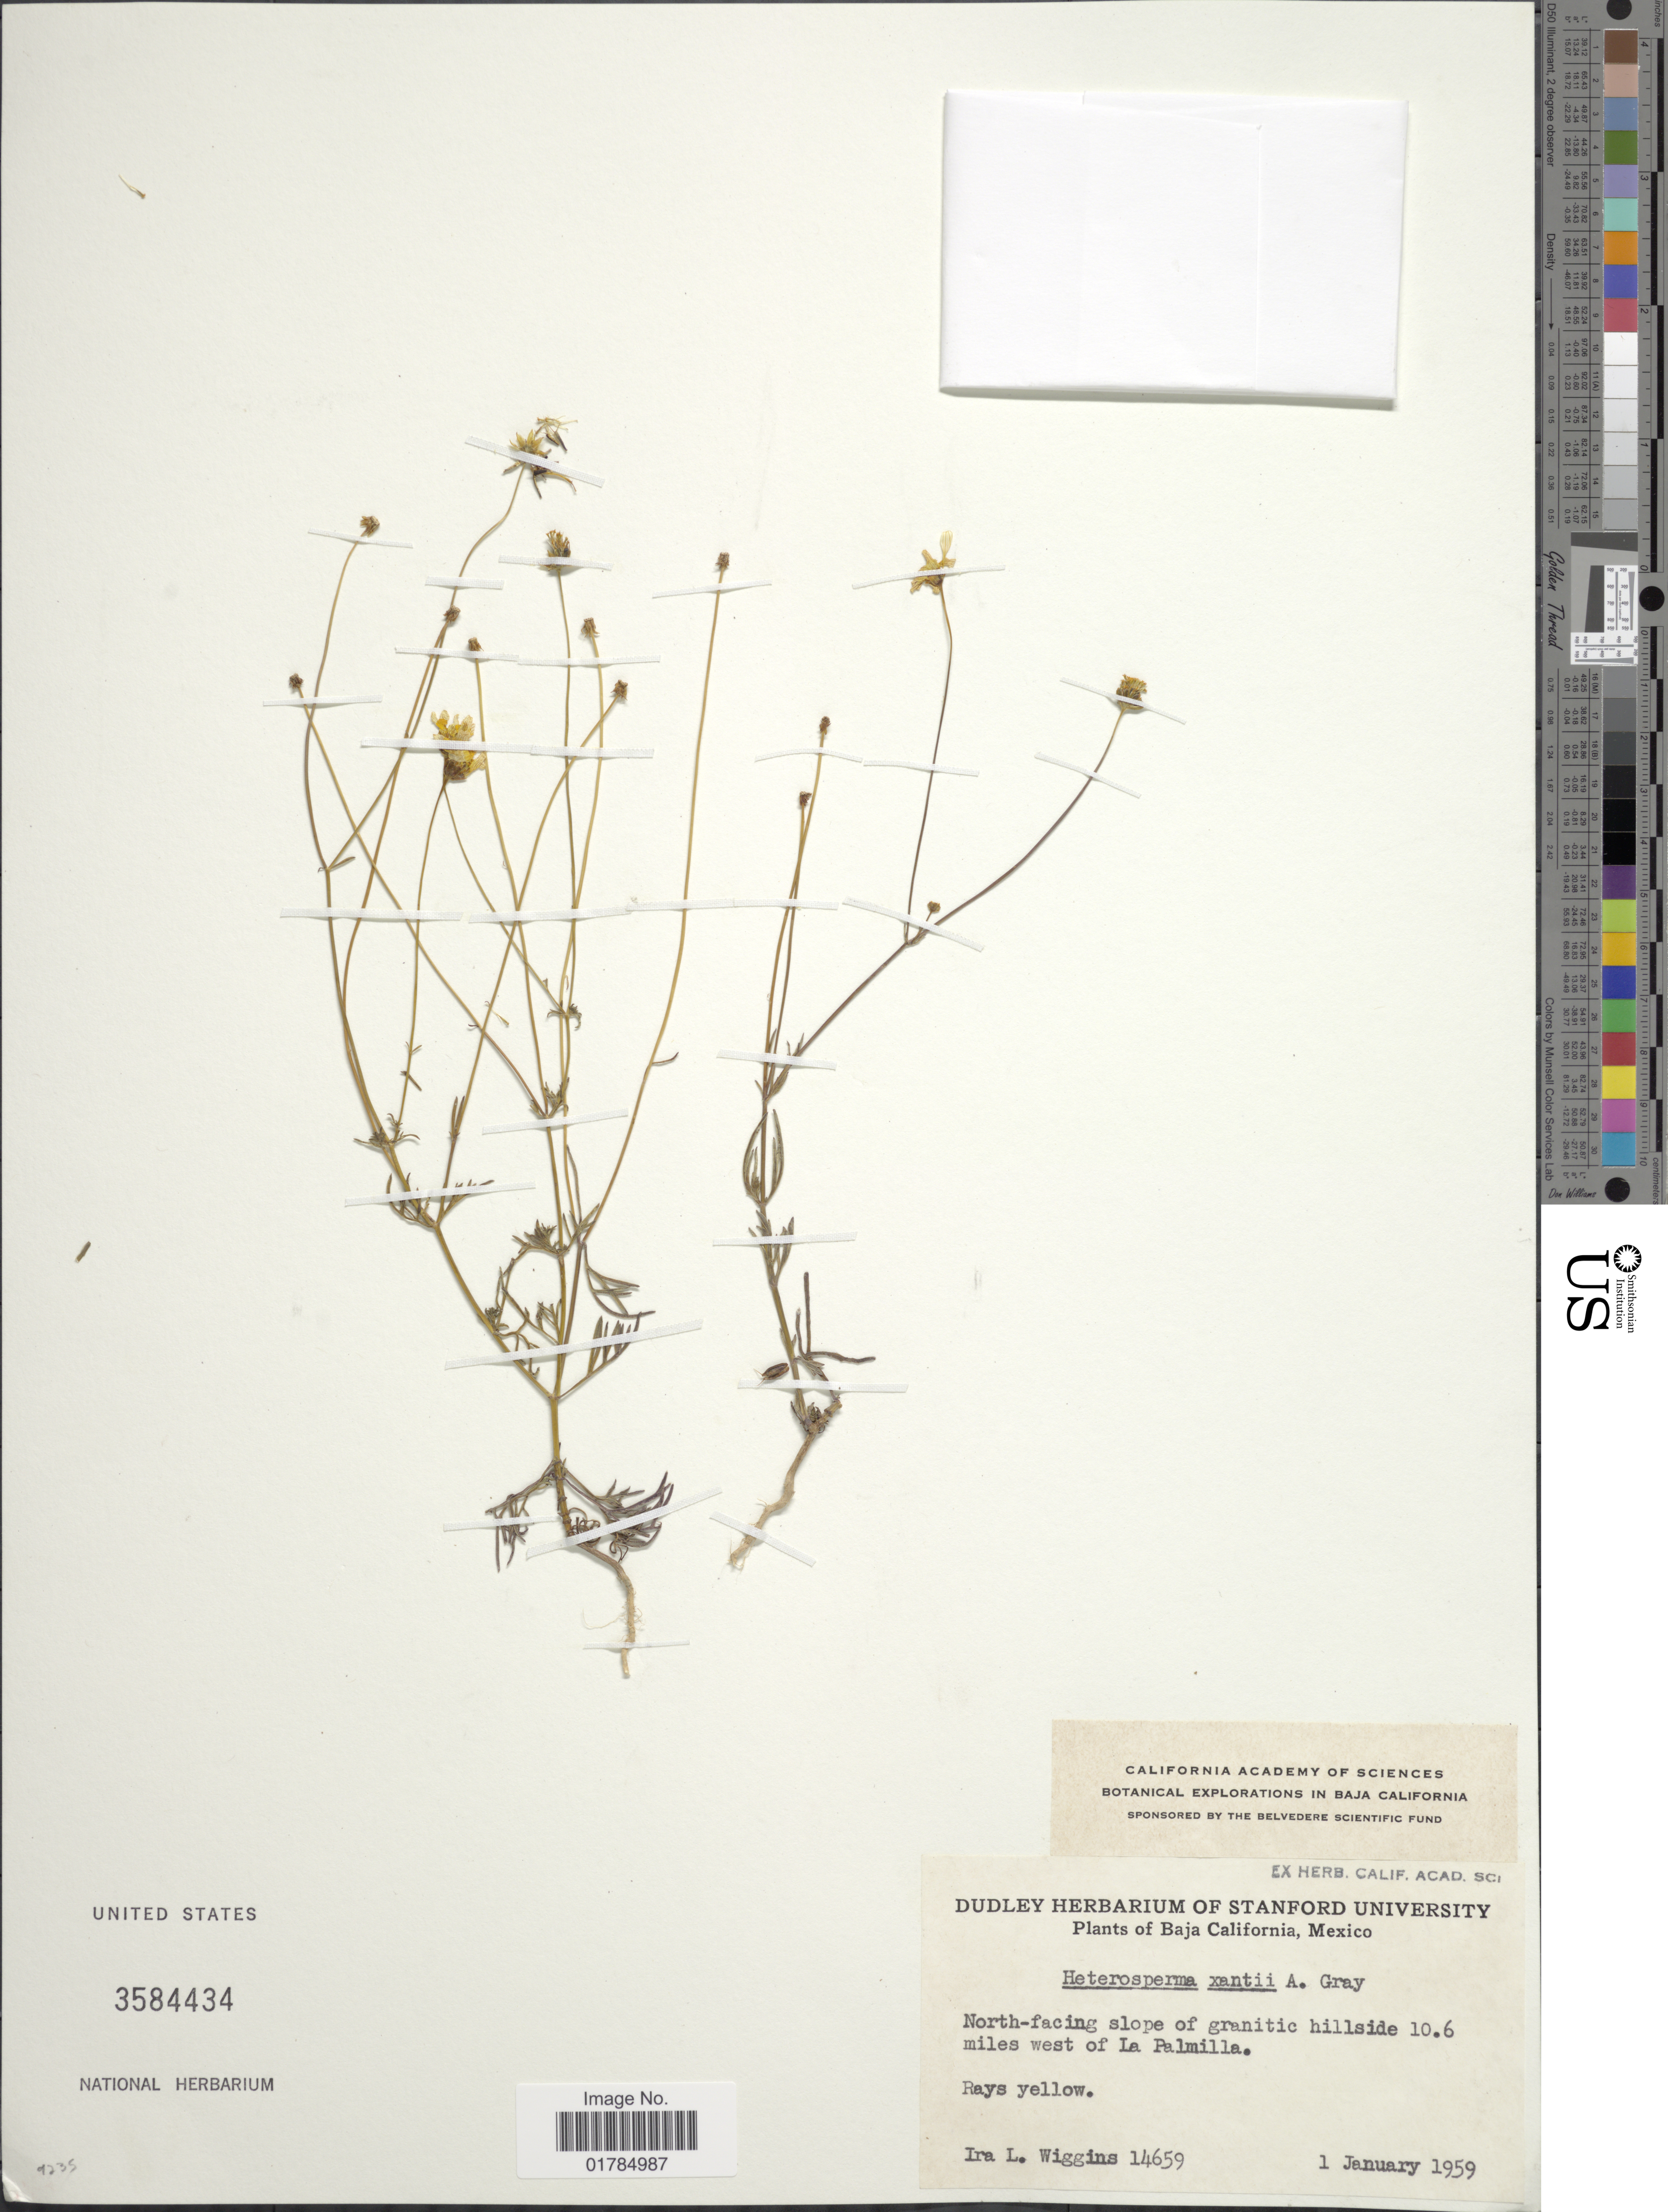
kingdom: Plantae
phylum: Tracheophyta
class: Magnoliopsida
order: Asterales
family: Asteraceae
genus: Heterosperma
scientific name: Heterosperma xanti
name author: Sherff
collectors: I. L. Wiggins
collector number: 14659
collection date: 1959-01-01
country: Mexico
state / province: Baja California Sur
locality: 10.6 miles west of La Palmilla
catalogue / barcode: US 3584434